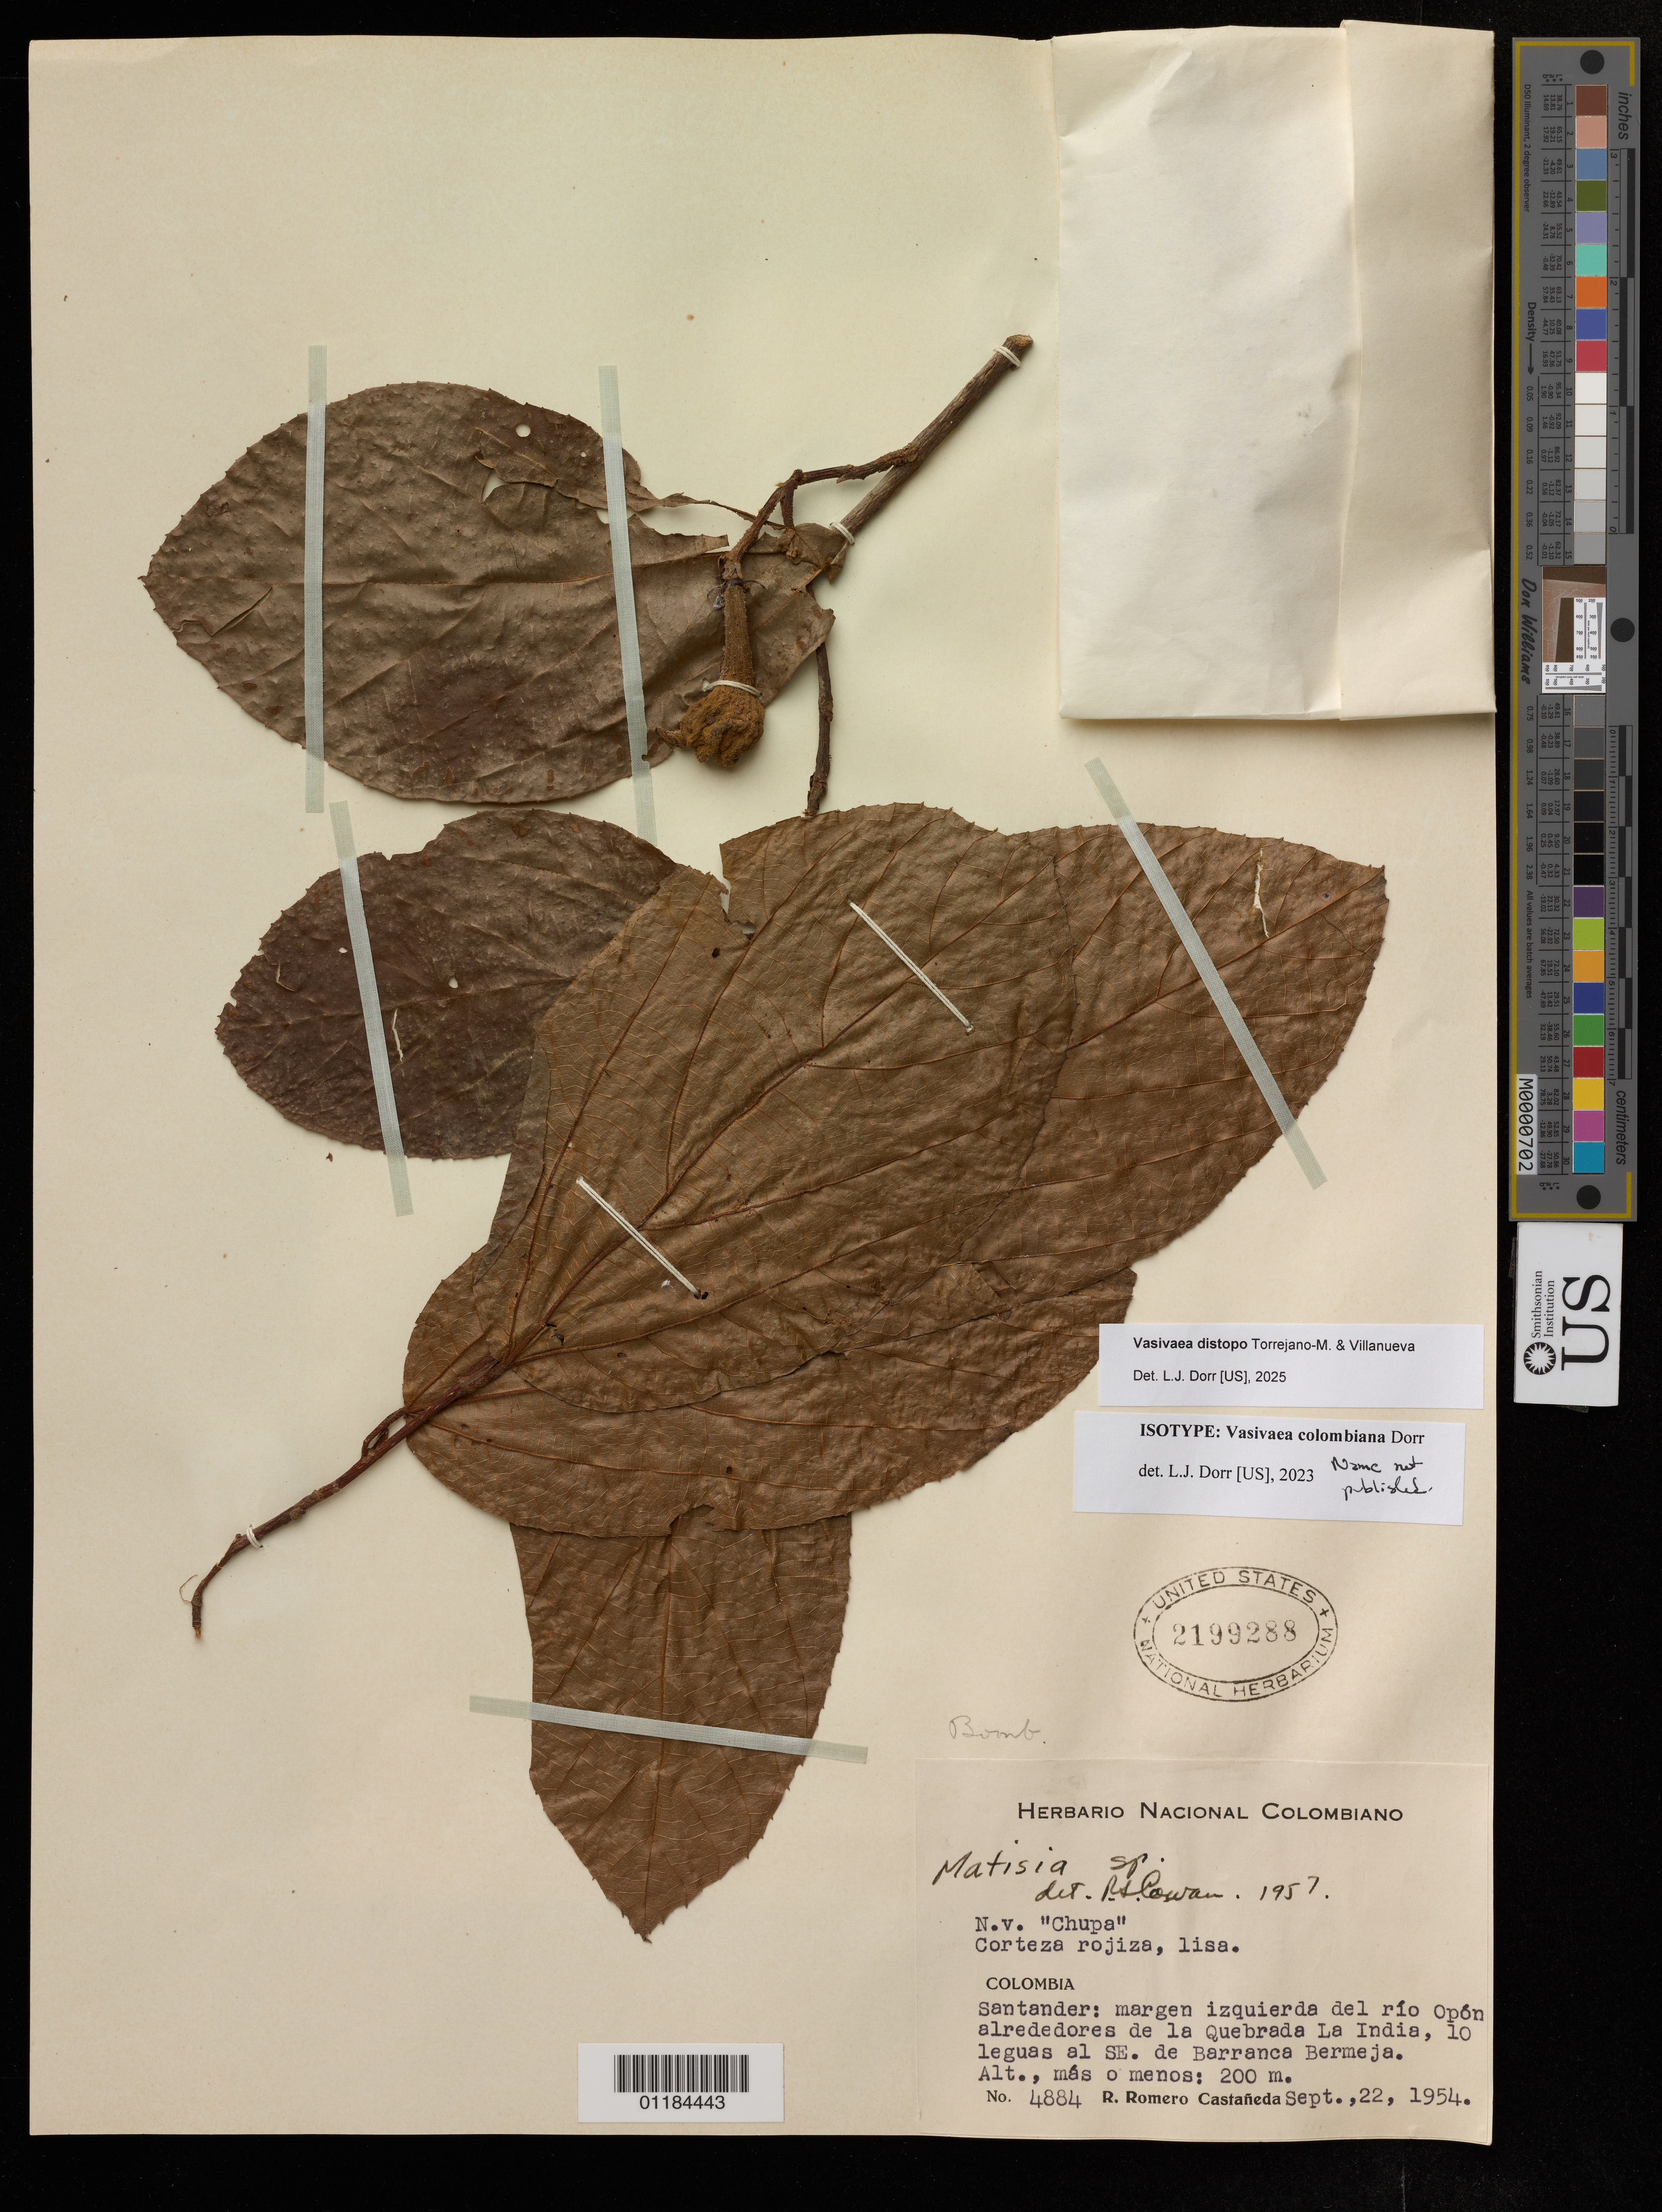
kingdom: Plantae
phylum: Tracheophyta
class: Magnoliopsida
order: Malvales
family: Malvaceae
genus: Vasivaea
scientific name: Vasivaea distopo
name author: Torrejano-M. & Villanueva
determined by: Dorr, Laurence J., Curator (BOT), Smithsonian Institution - National Museum of Natural History (UNITED STATES)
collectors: R. Romero Castañeda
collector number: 4884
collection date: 1954-09-22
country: Colombia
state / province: Santander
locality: Margen izquierda del rio Opon, alrededores de la Quebrada La India, 10 leguas al SE. de Barranca Bermeja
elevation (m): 200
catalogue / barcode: US 2199288